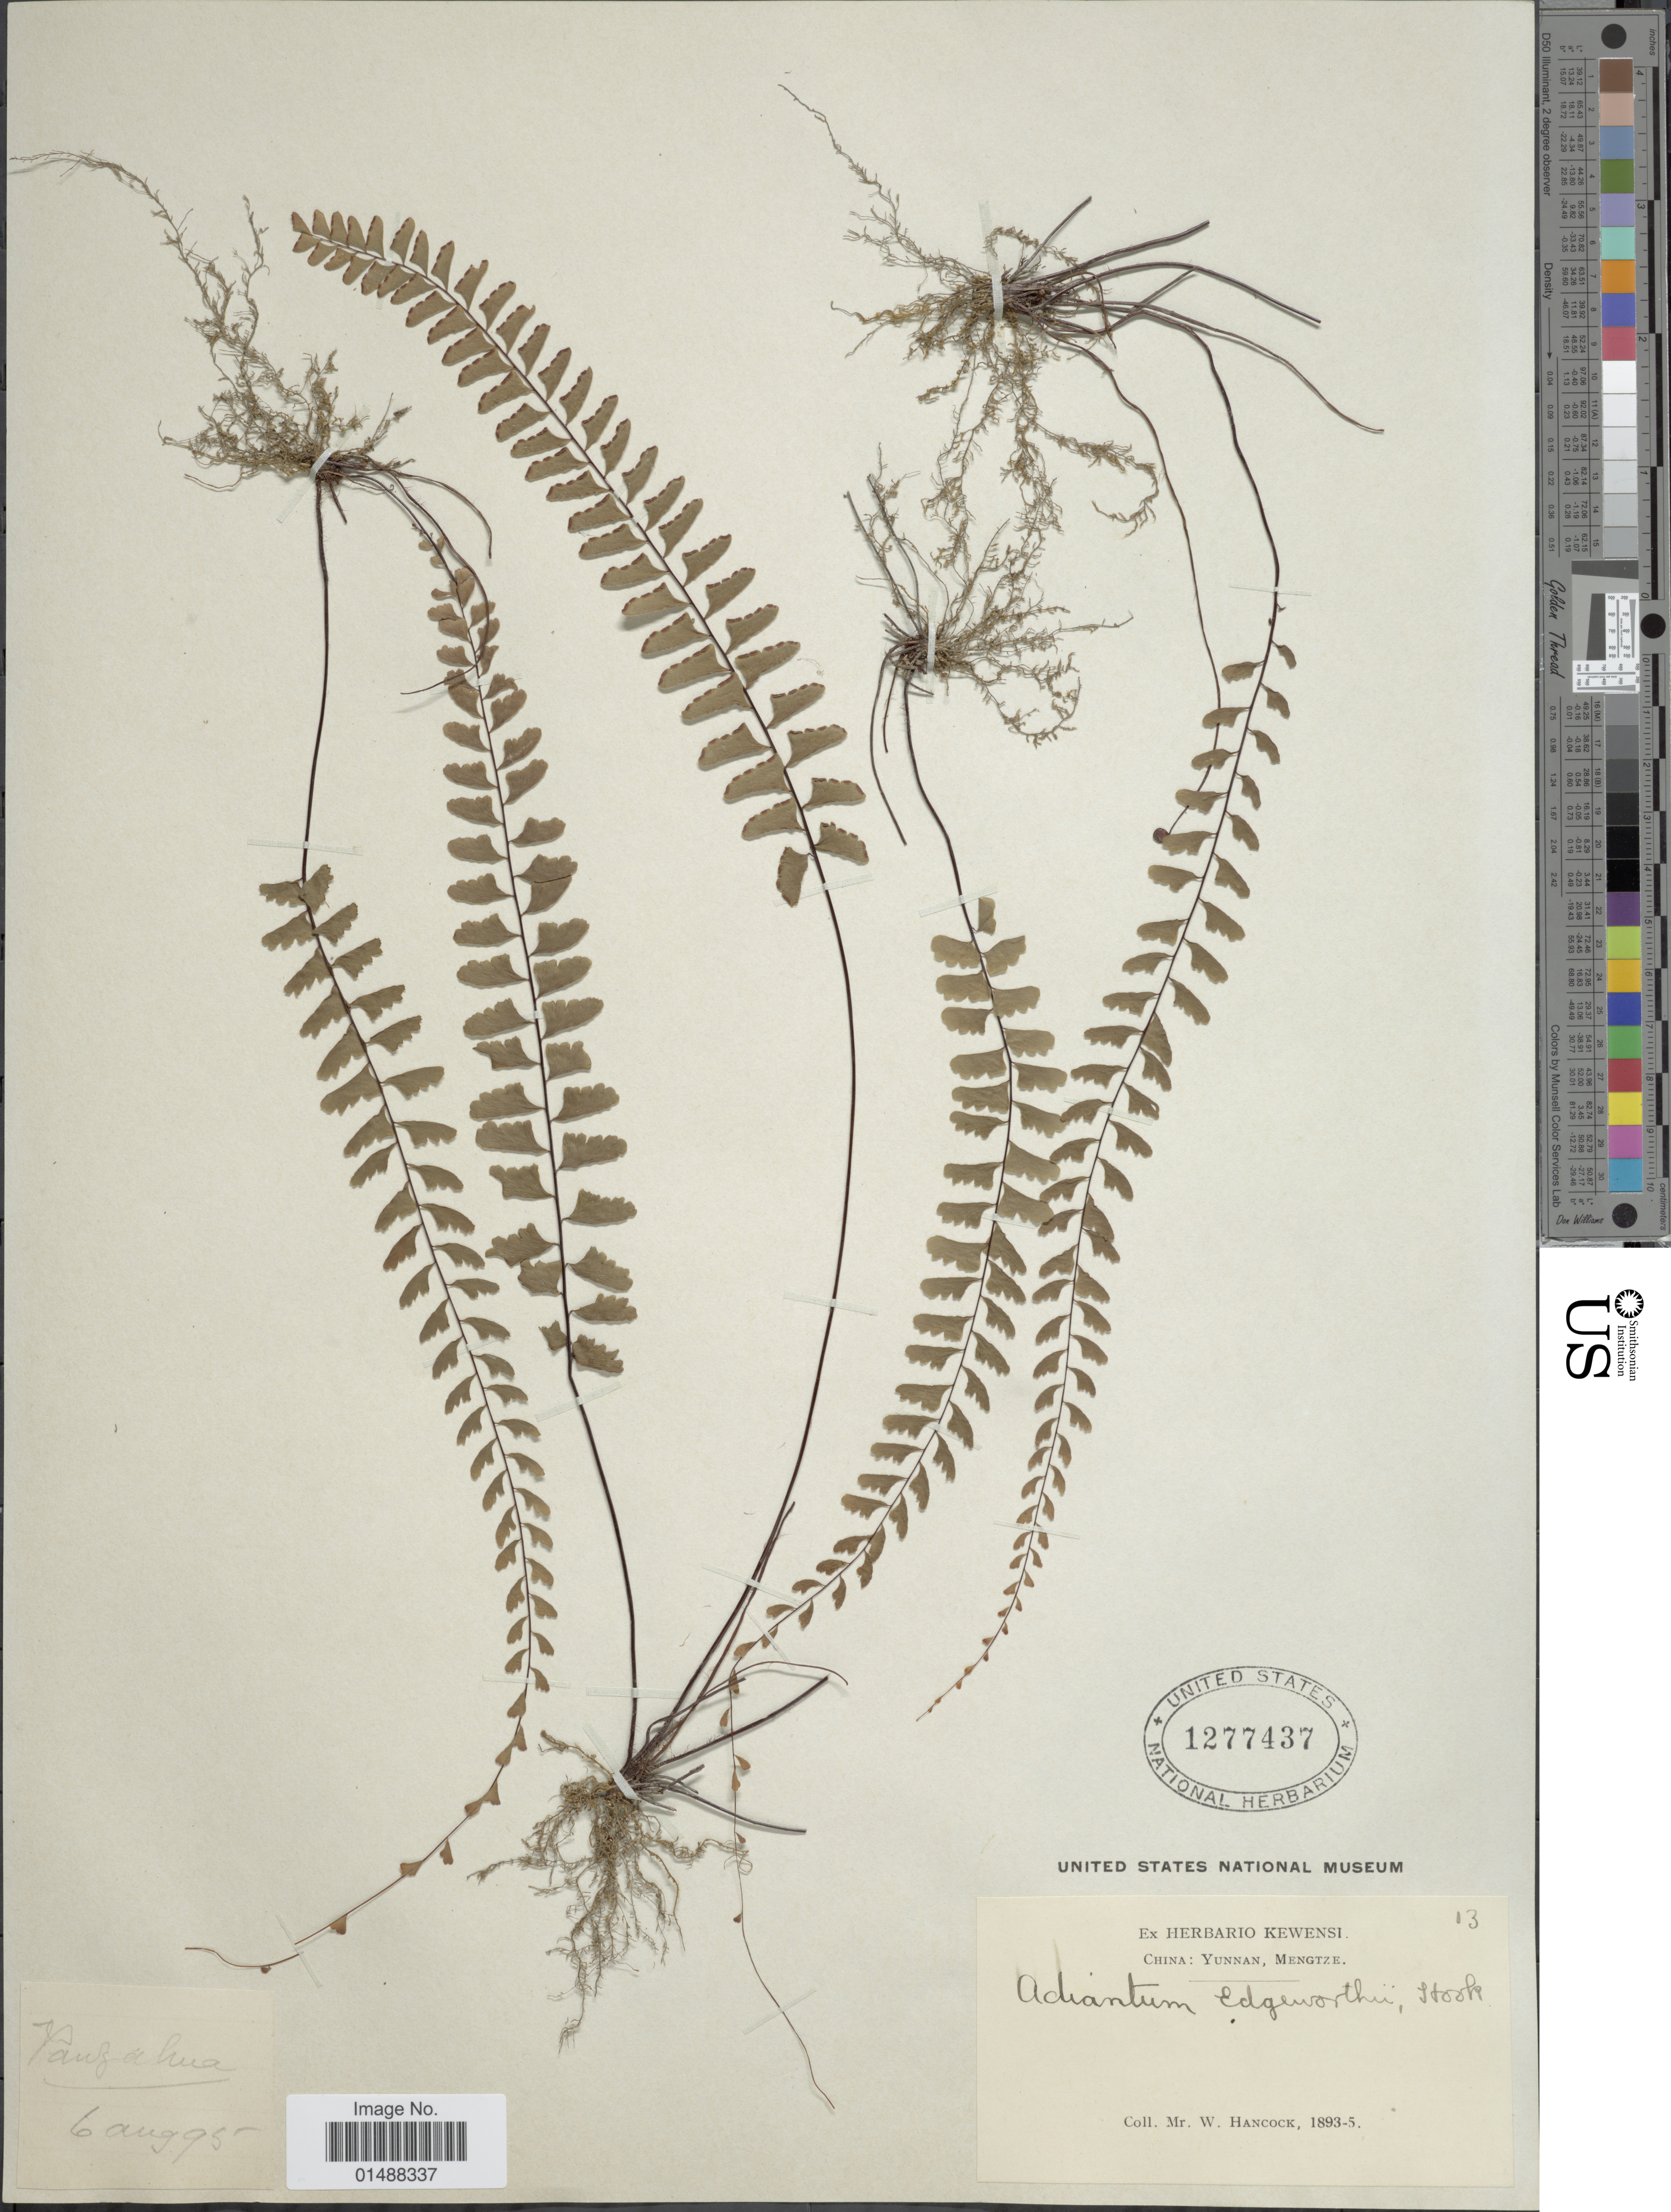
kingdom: Plantae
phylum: Tracheophyta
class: Polypodiopsida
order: Polypodiales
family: Pteridaceae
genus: Adiantum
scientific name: Adiantum edgeworthii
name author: Hook.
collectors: W. Hancock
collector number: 13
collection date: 1893/1895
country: China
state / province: Yunnan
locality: China: Yunnan, Mengtze.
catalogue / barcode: US 1277437